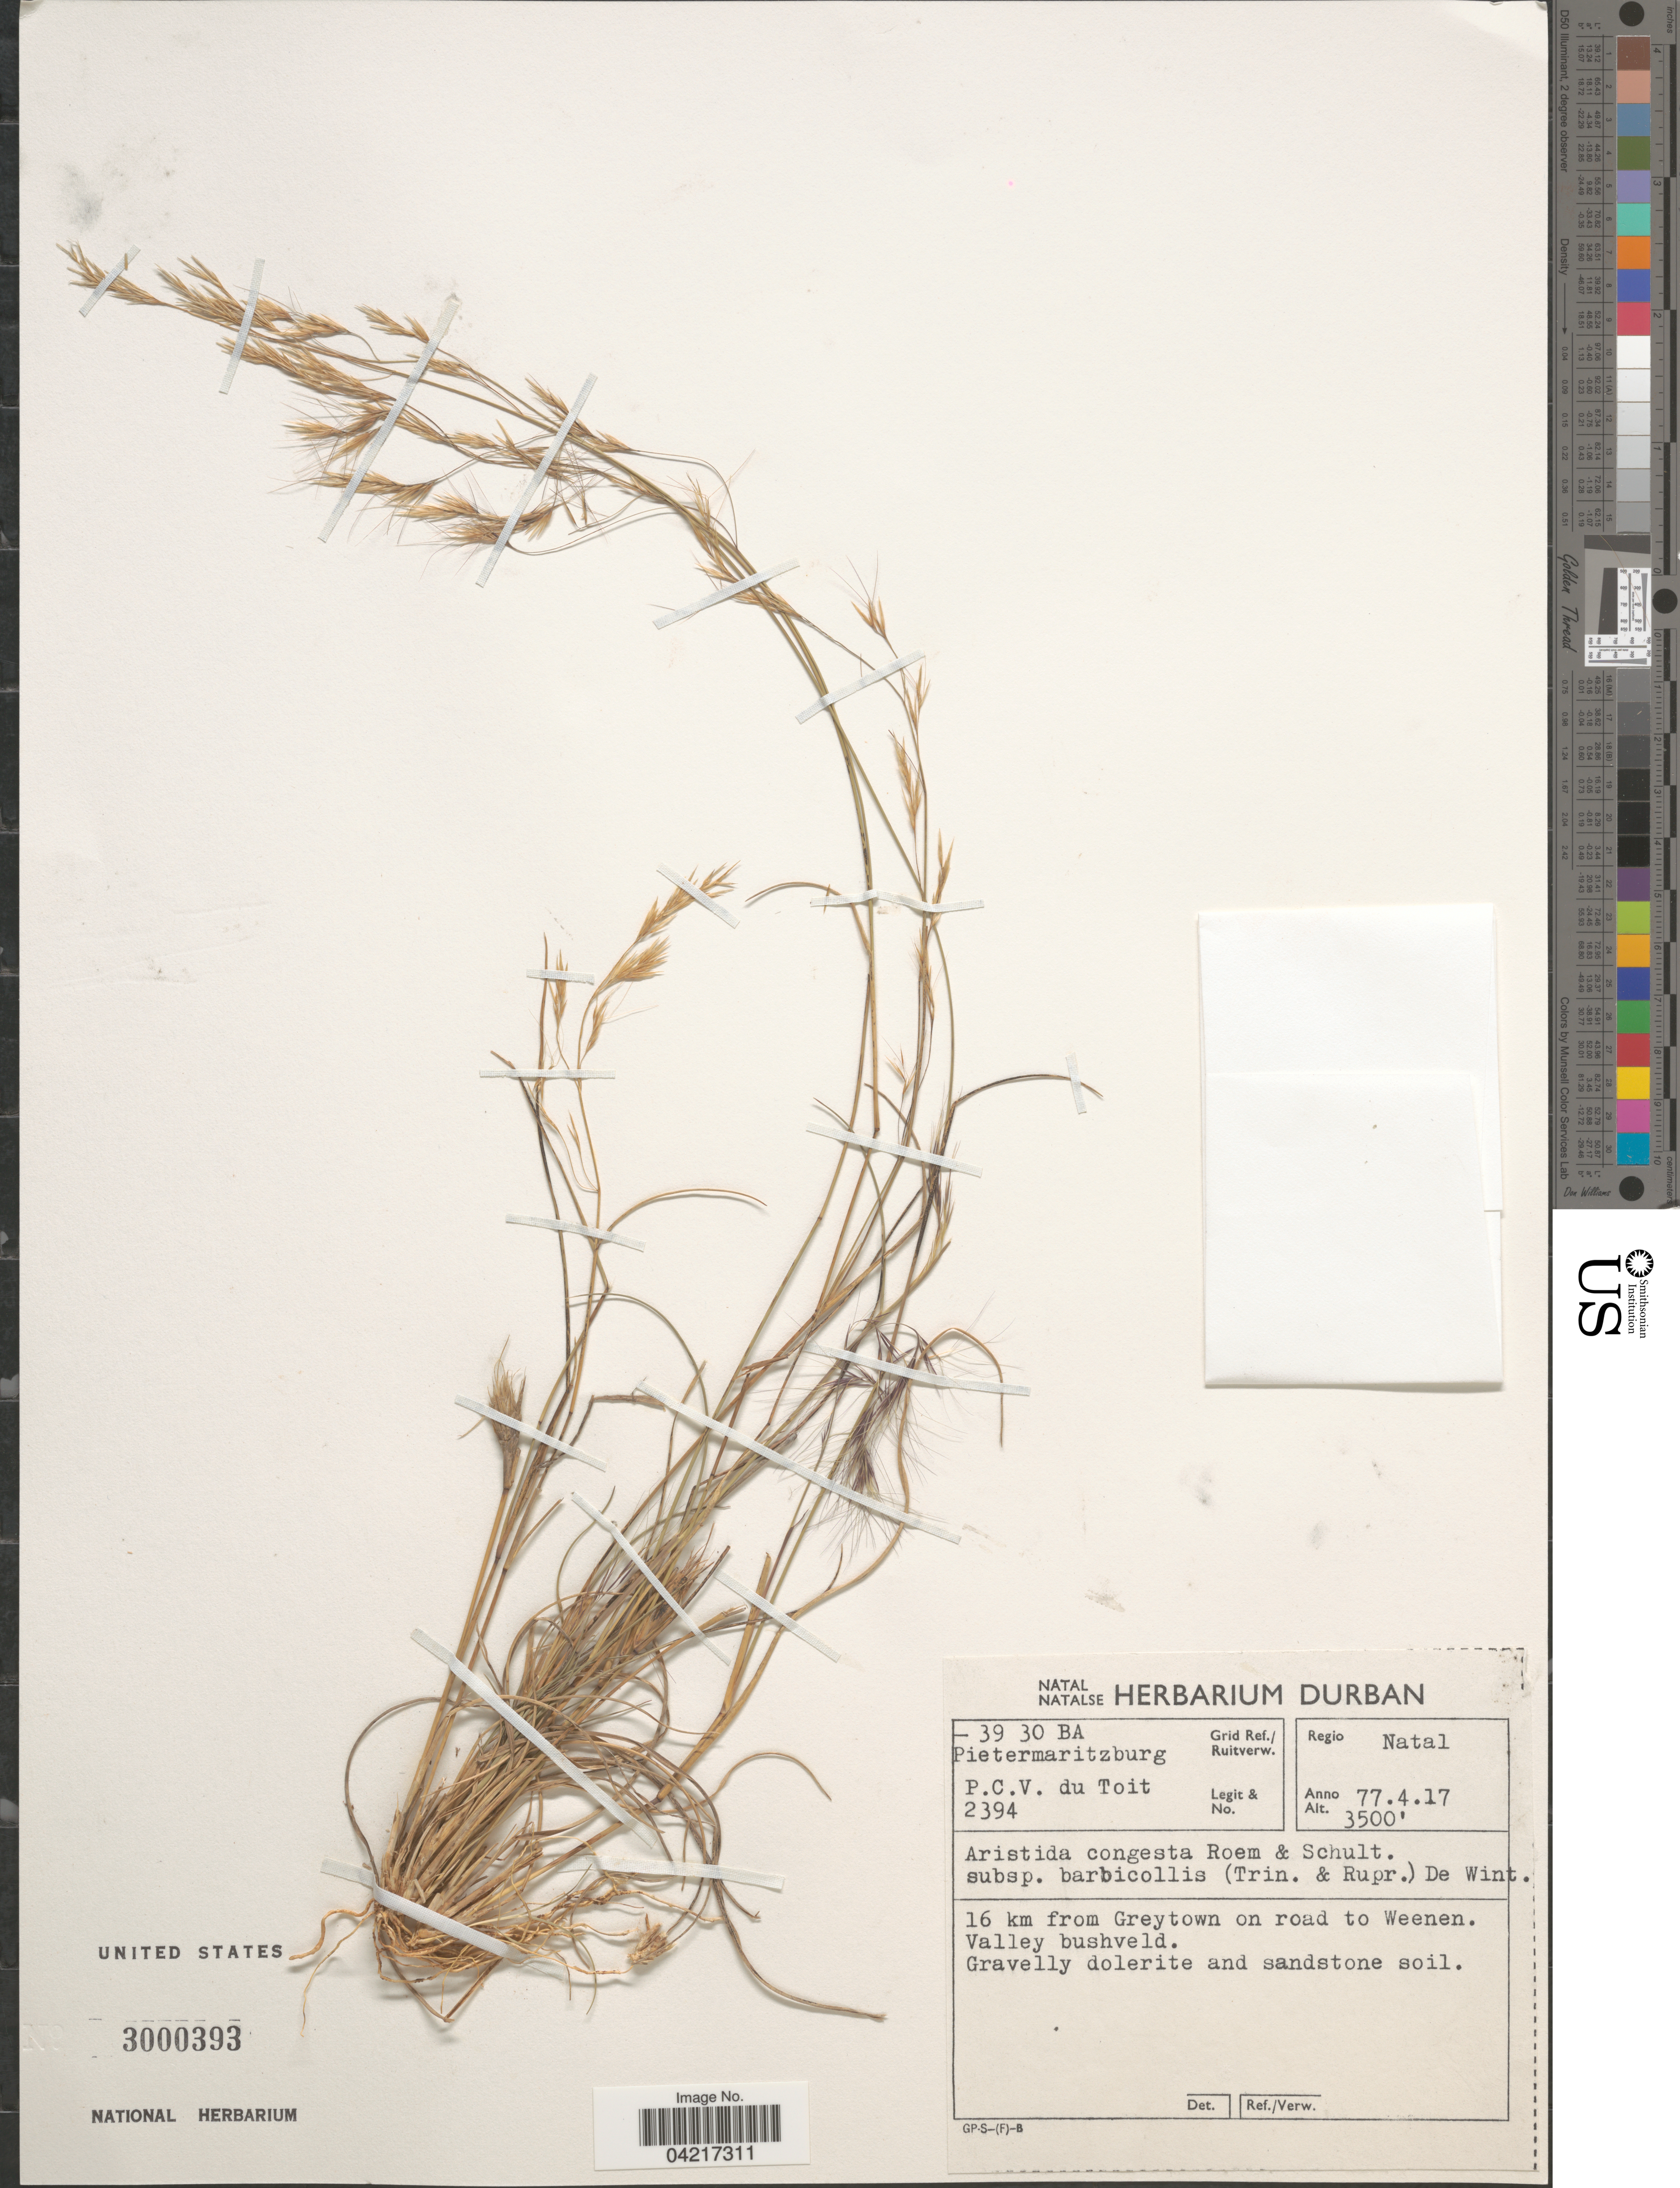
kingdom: Plantae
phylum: Tracheophyta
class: Liliopsida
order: Poales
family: Poaceae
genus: Aristida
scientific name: Aristida congesta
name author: Roem. & Schult.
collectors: P. Du Toit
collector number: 2394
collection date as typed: Transcribed d/m/y: 17/4/77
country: South Africa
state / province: KwaZulu-Natal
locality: Grid Ref./Ruitverw. 39 30 BA Pietermaritzburg. Regio Natal. 16 km from Greytown on road to Weenen. Valley bushveld.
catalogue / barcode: US 3000393